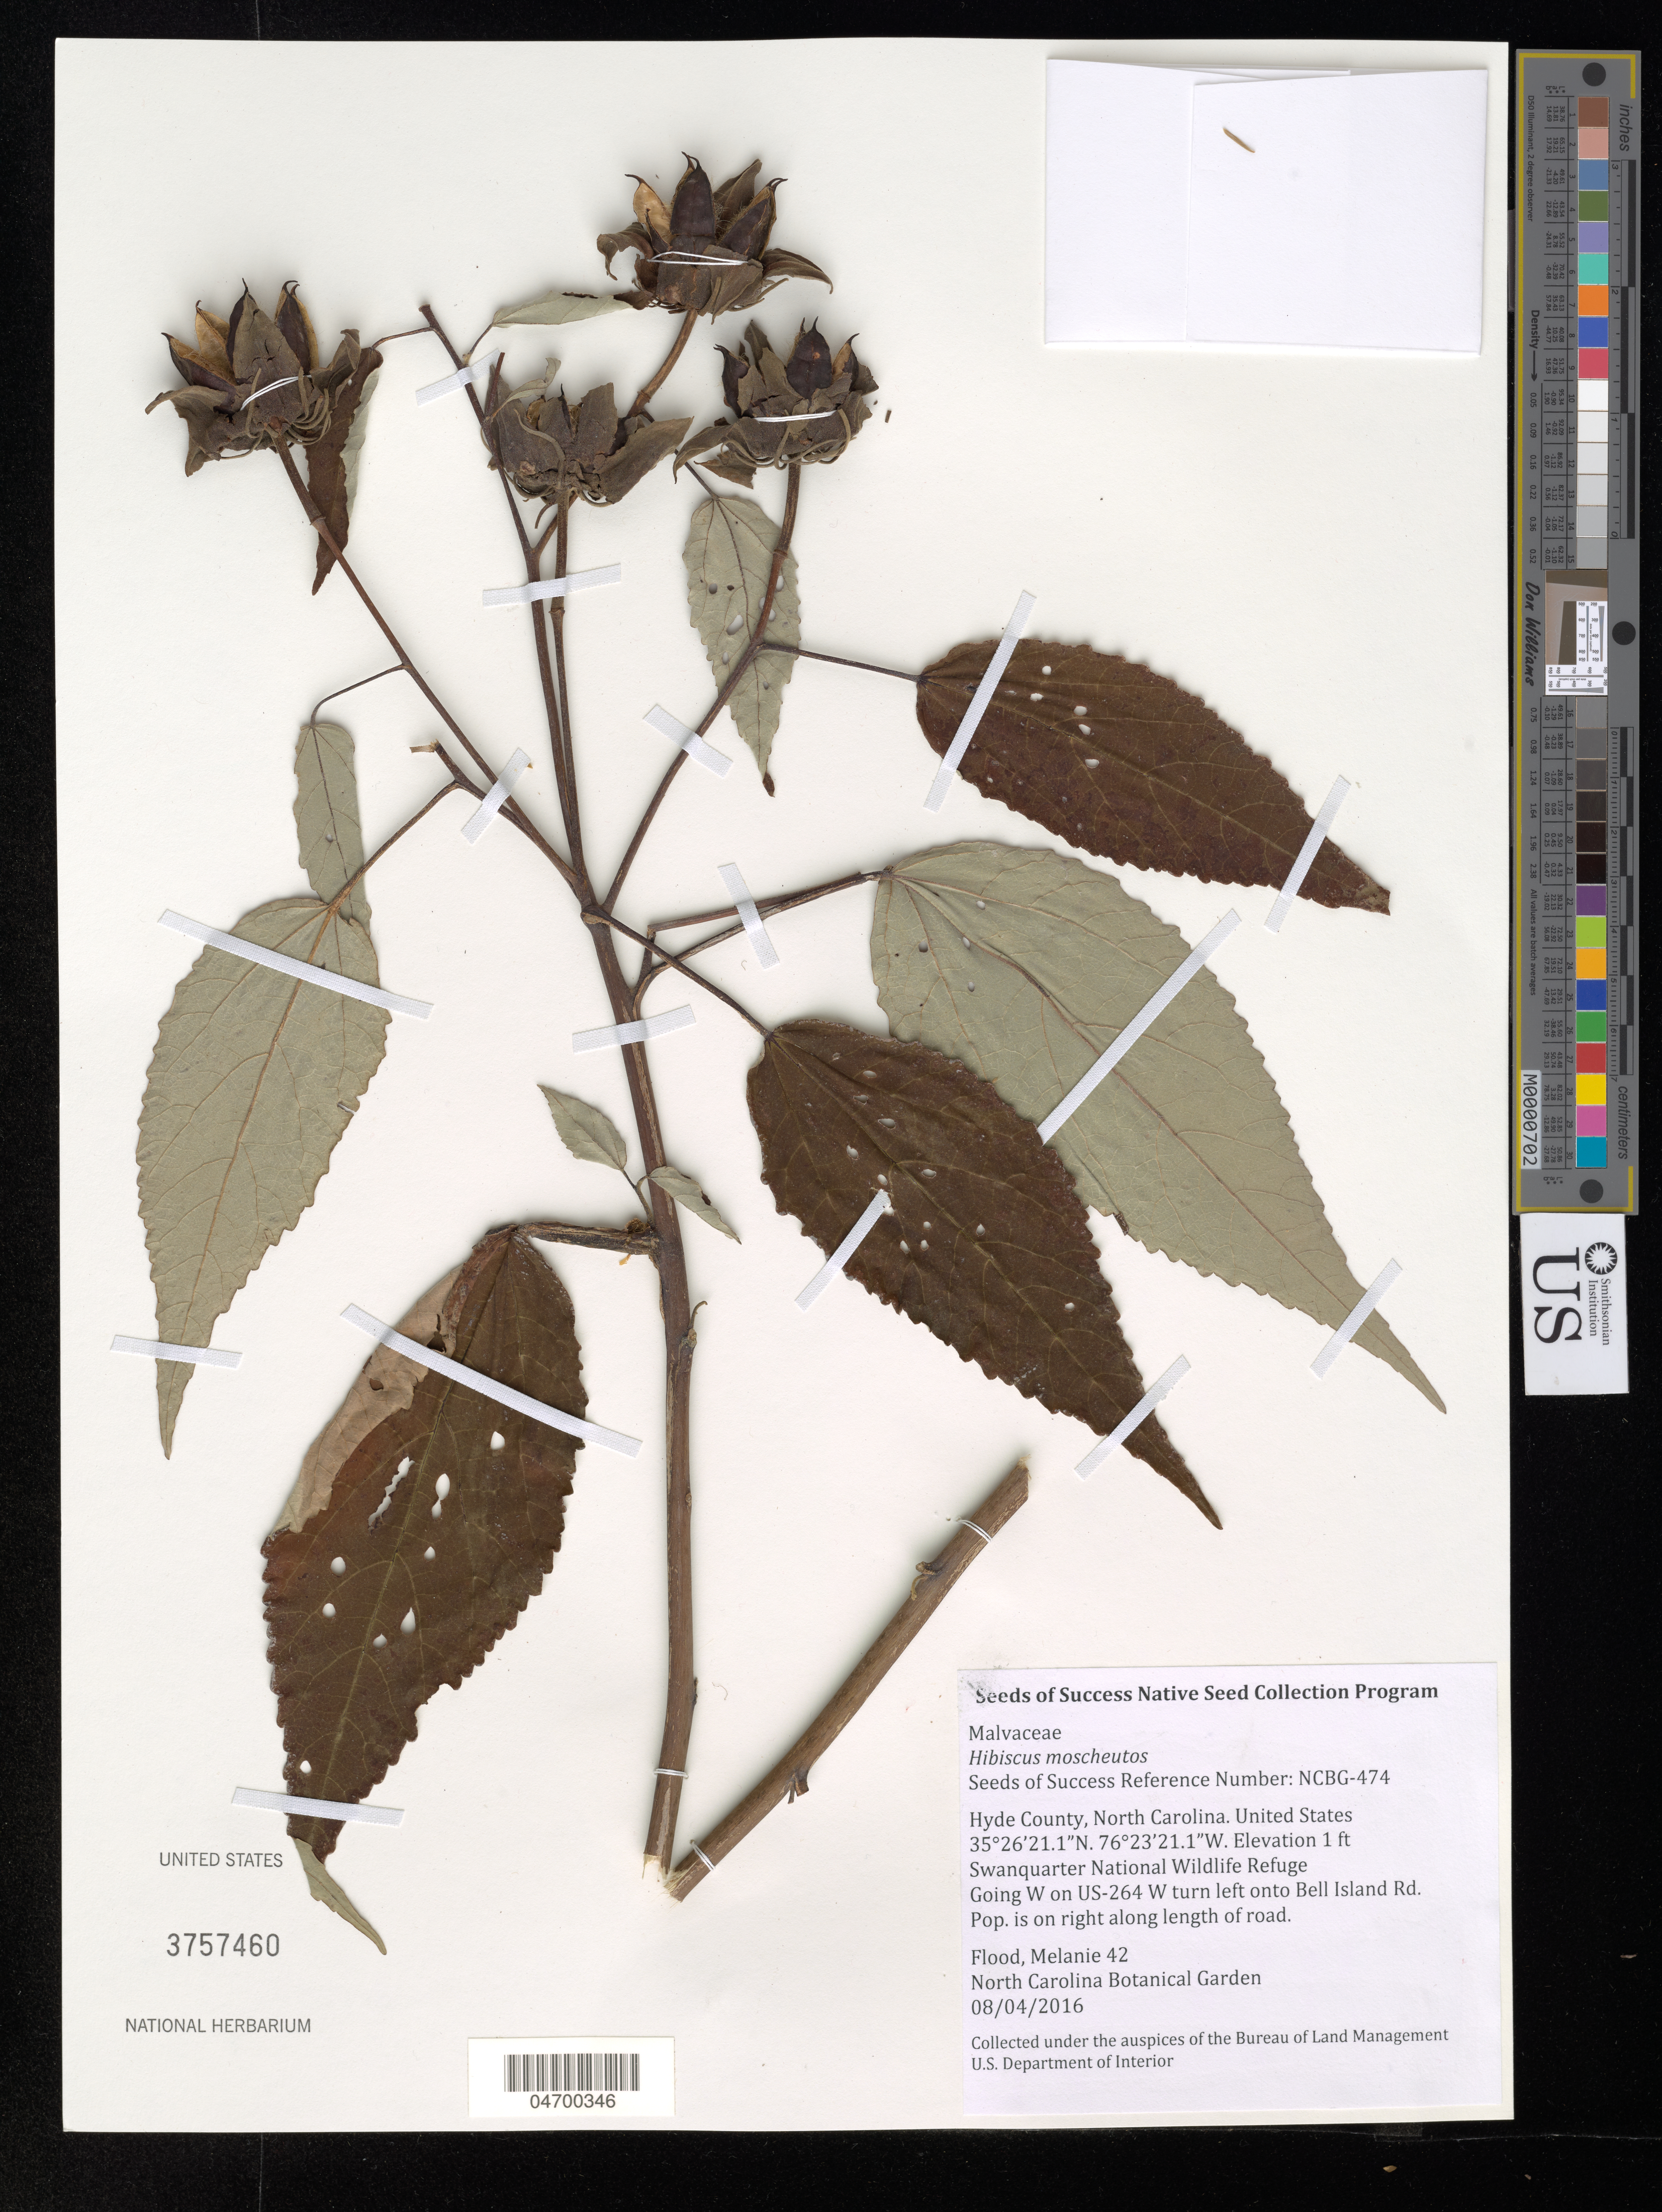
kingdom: Plantae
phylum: Tracheophyta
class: Magnoliopsida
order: Malvales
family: Malvaceae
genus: Hibiscus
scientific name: Hibiscus moscheutos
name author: L.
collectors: M. Flood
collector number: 42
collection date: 2016-08-04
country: United States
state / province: North Carolina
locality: Hyde County. Swanquarter National Wildlife Refuge Going W on US-264 W turn left onto Bell Island Rd.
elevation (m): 0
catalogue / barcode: US 3757460